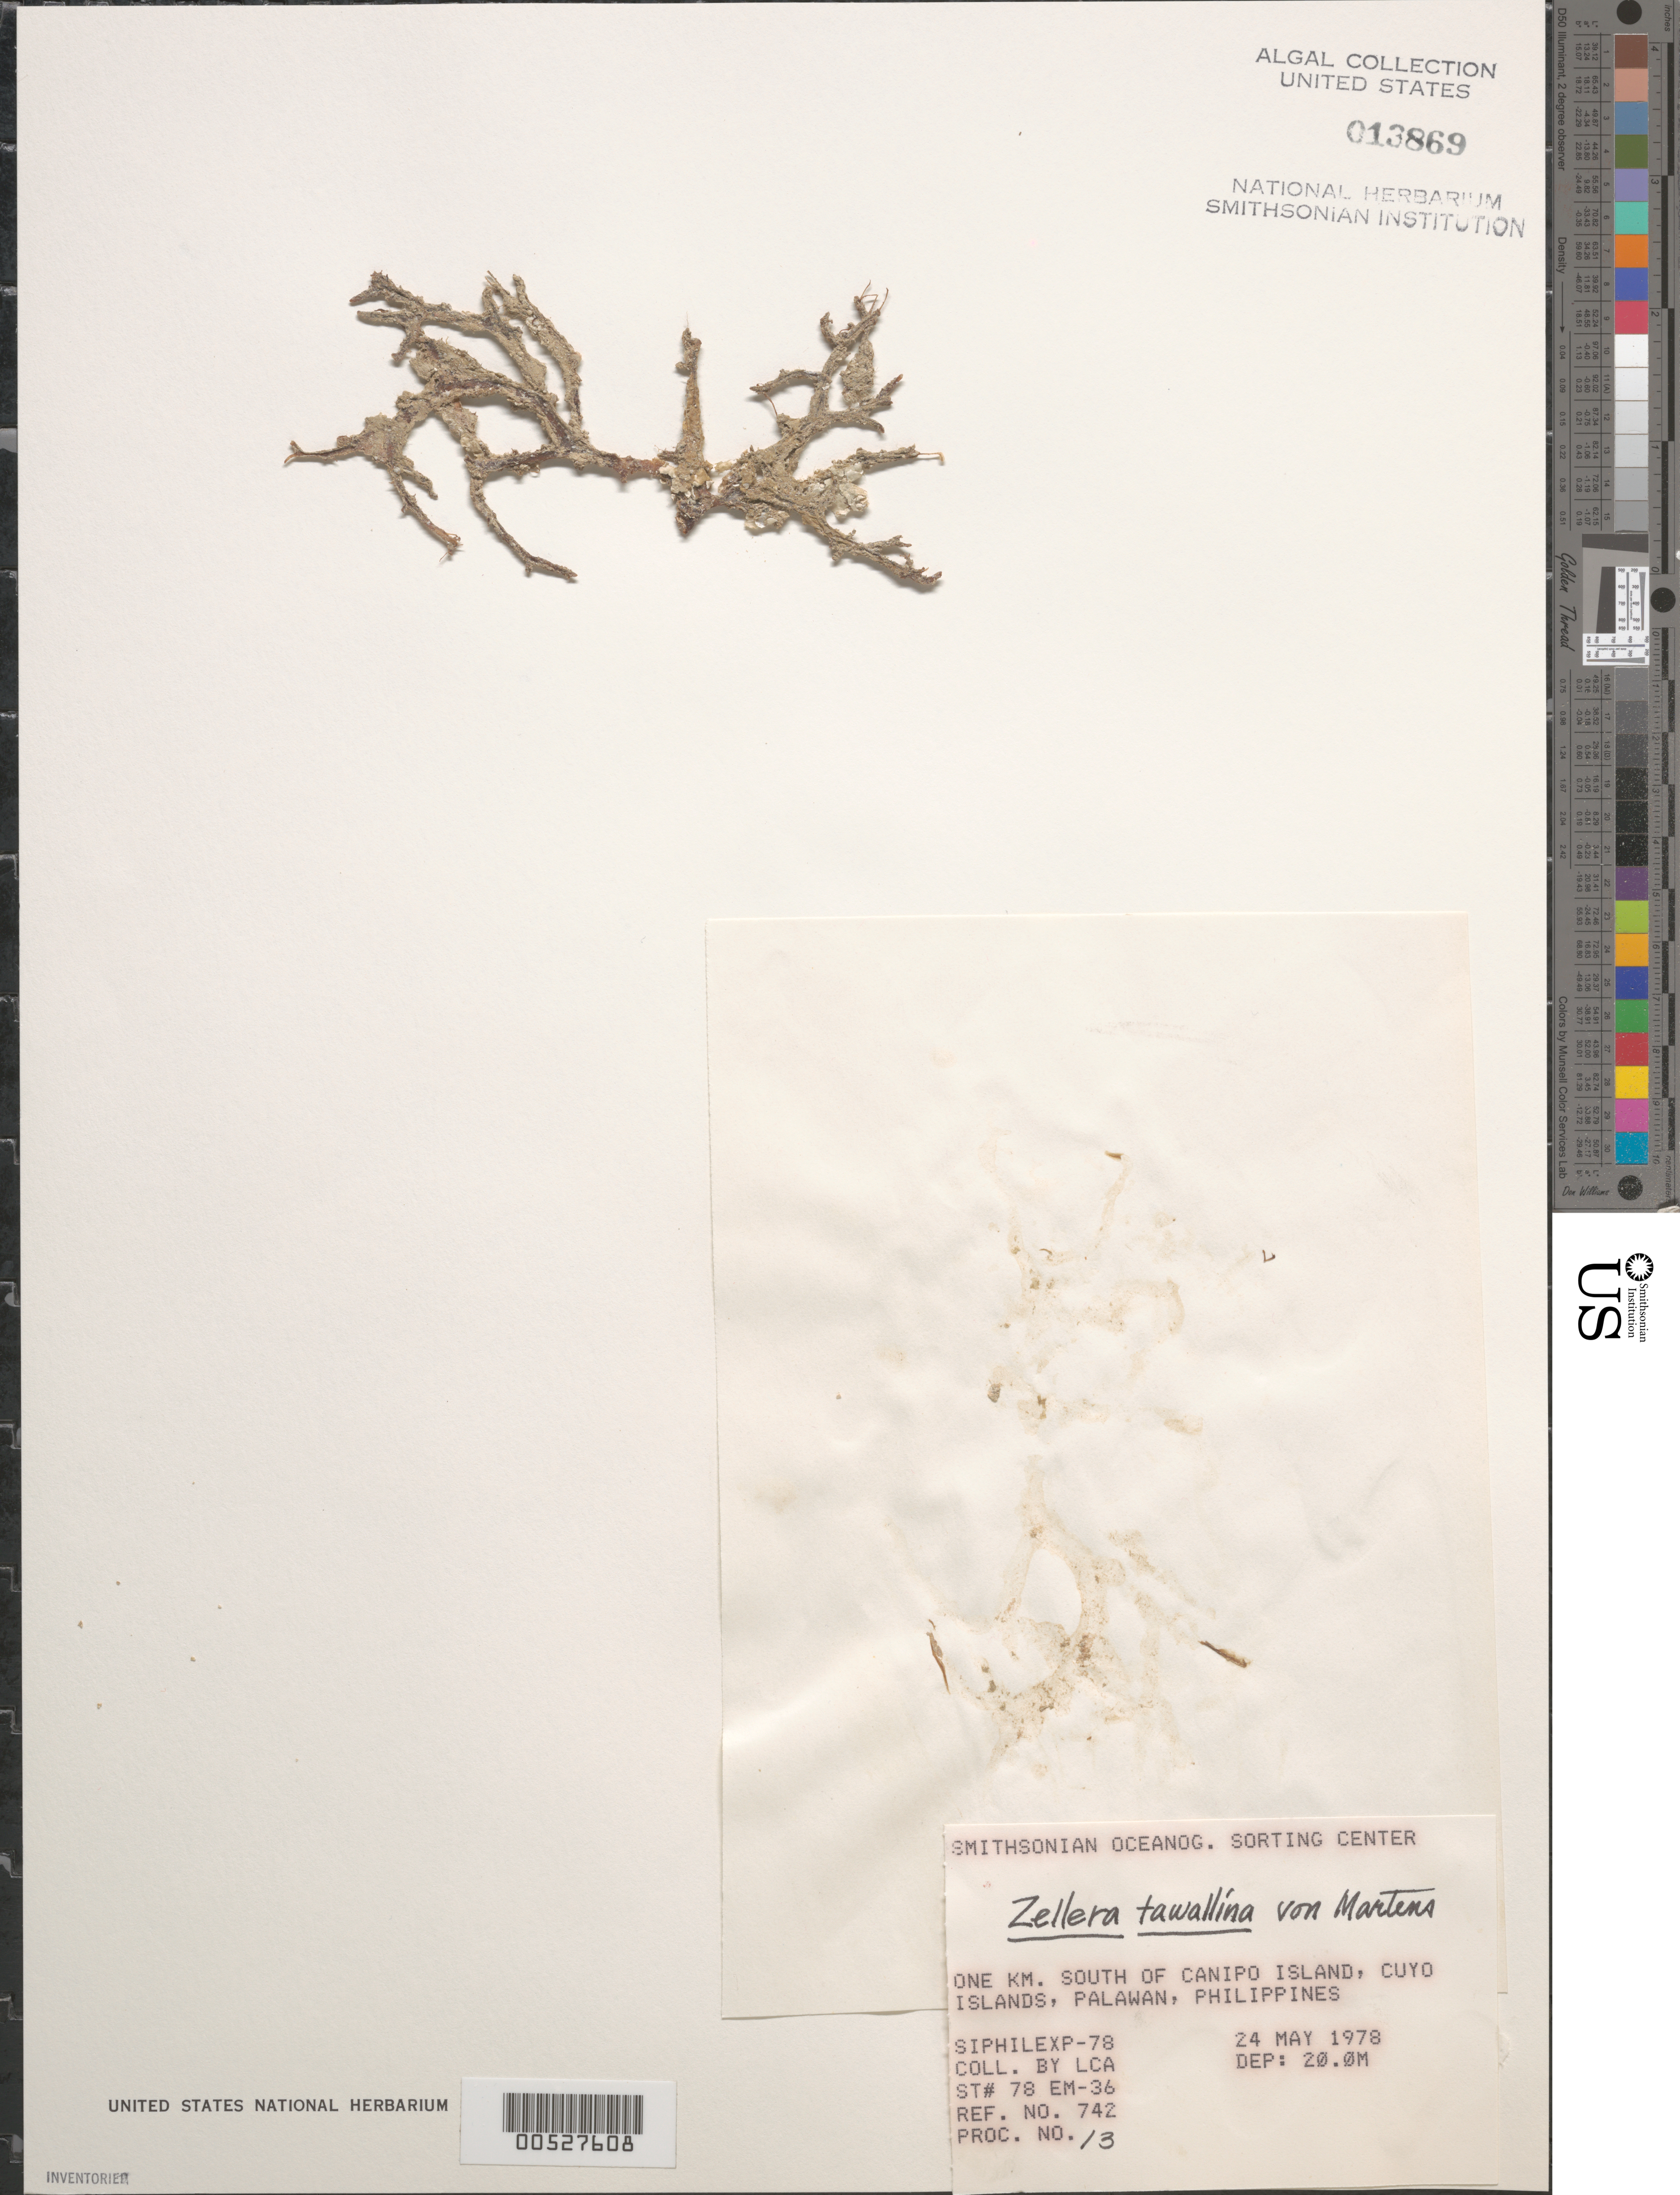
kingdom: Plantae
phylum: Rhodophyta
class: Florideophyceae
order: Ceramiales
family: Delesseriaceae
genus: Zellera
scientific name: Zellera tawallina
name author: G. Martens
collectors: SOSC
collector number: Station 78 Em-36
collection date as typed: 24 May 1978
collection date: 1978-05-24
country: Philippines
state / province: Mimaropa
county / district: Palawan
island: Canipo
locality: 1 km south of Canipo Island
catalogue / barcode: US 13869